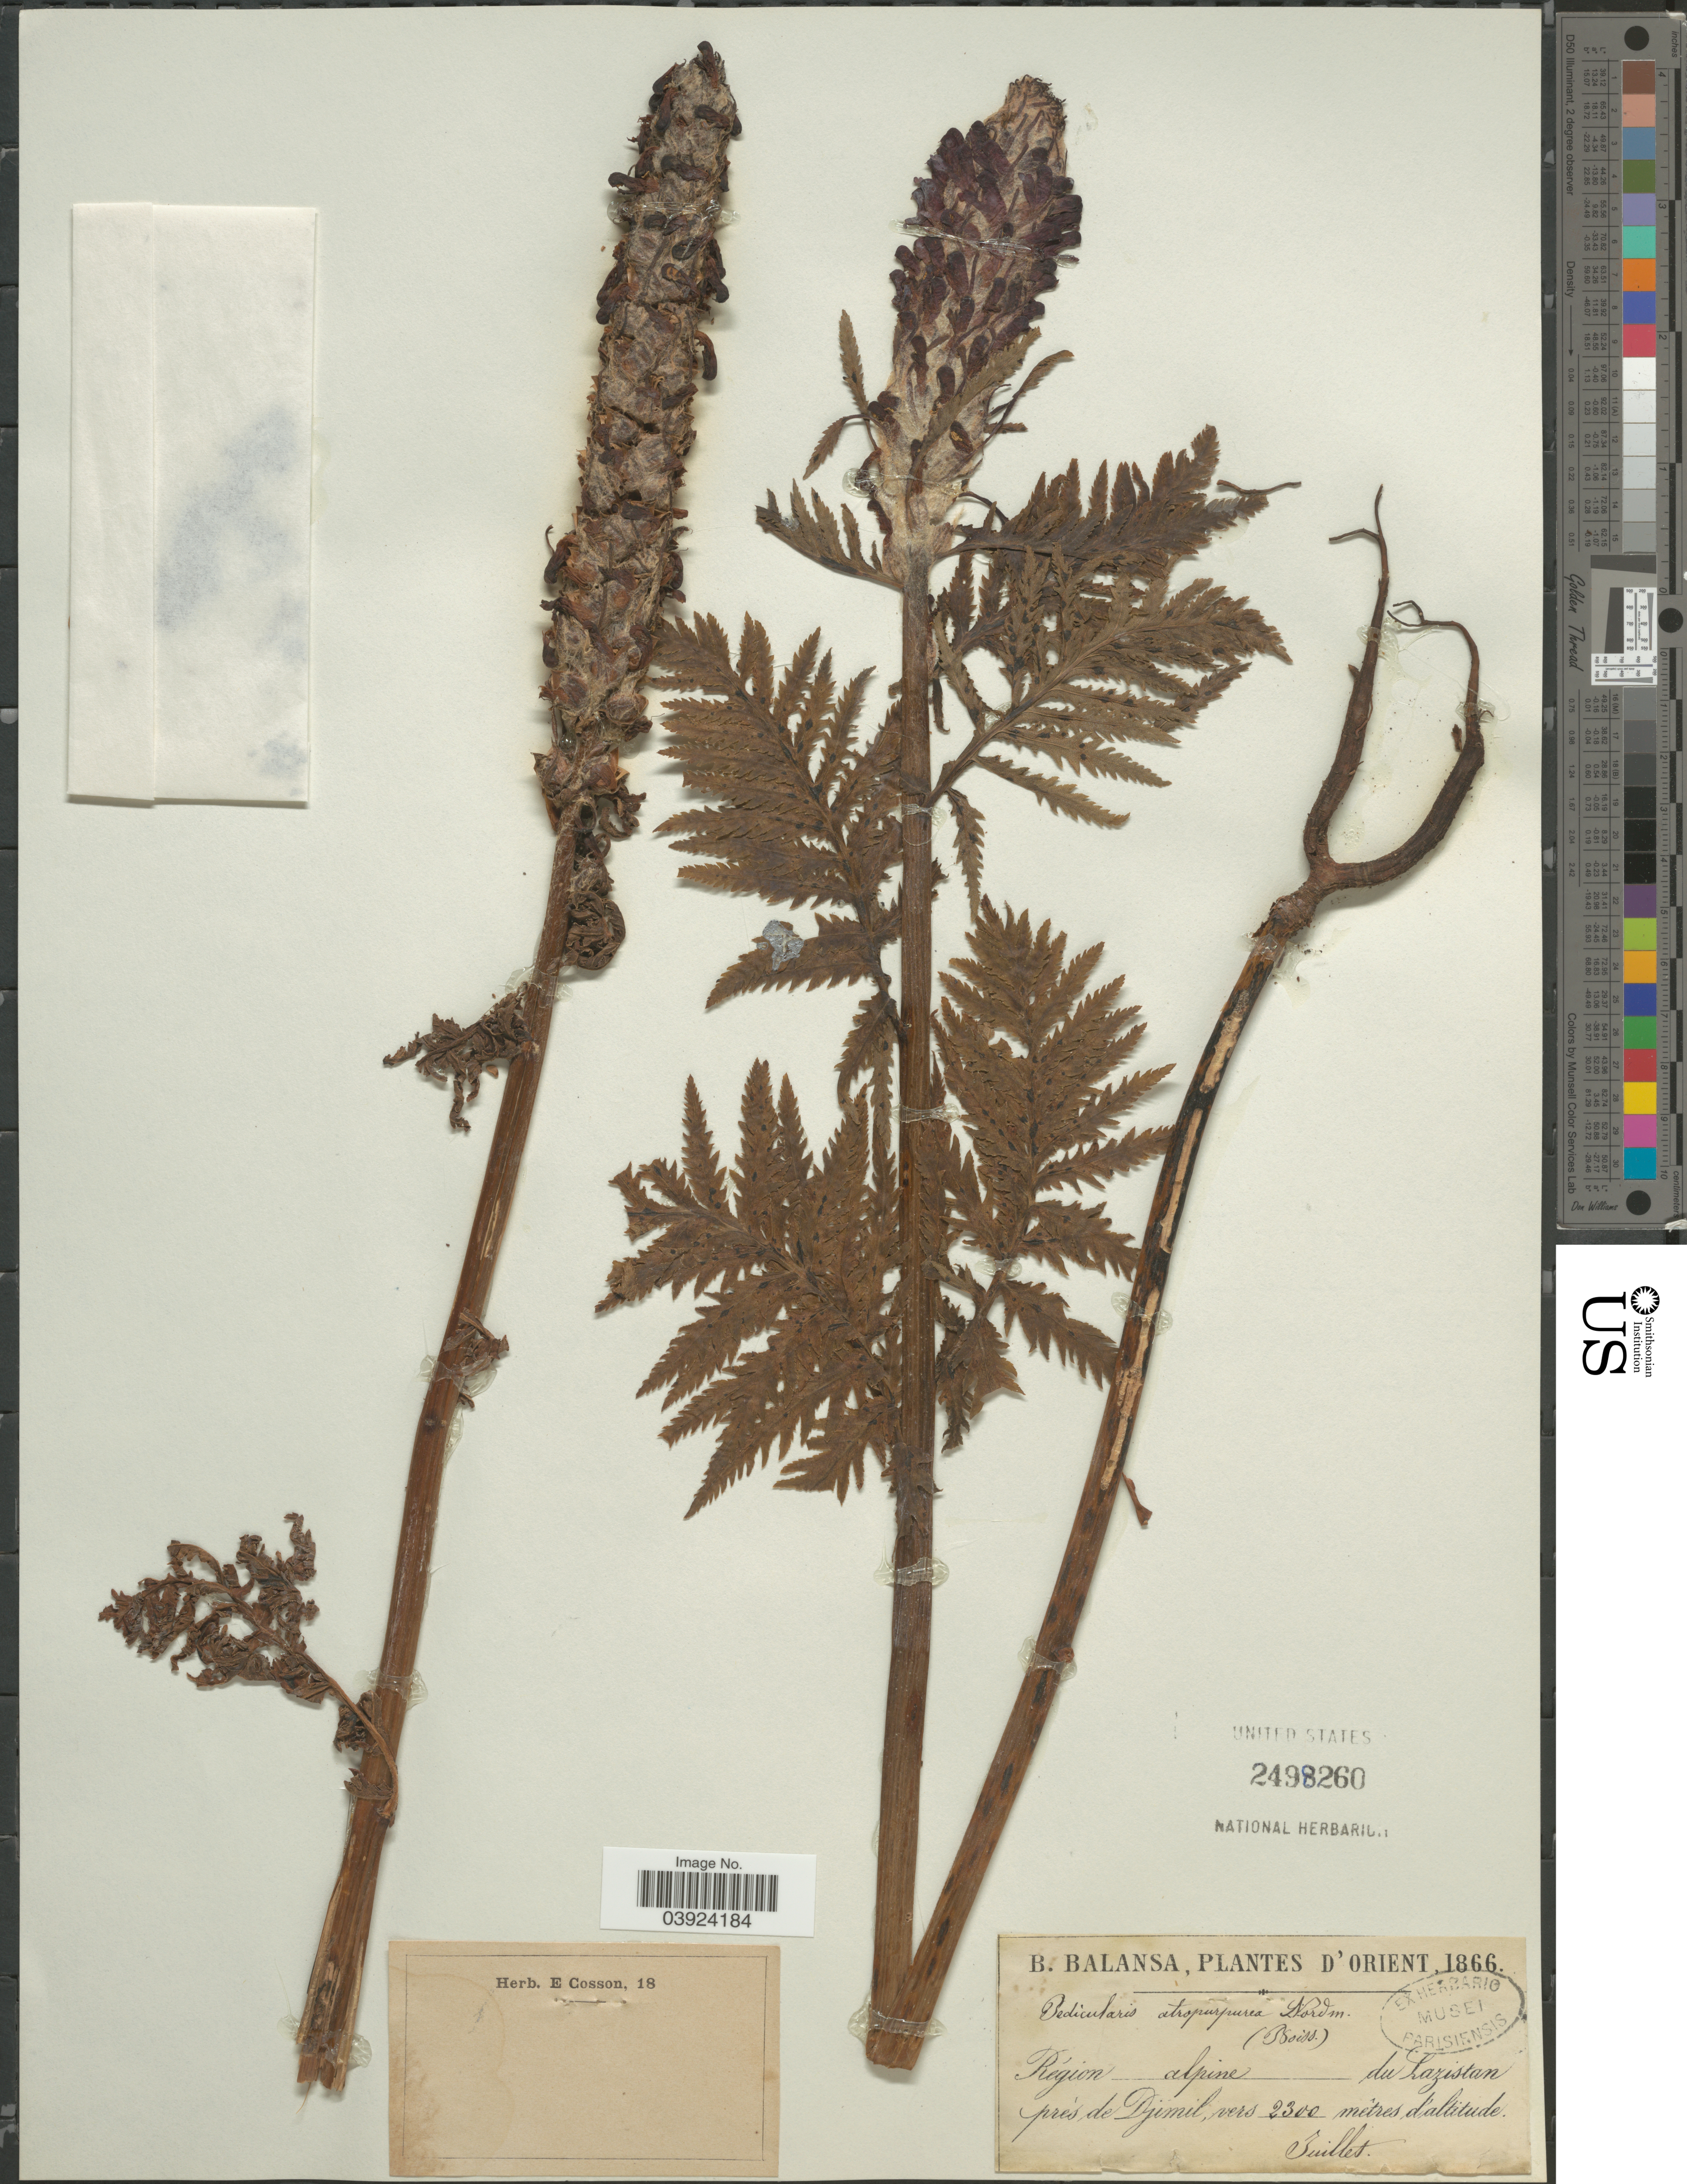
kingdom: Plantae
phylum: Tracheophyta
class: Magnoliopsida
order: Lamiales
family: Orobanchaceae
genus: Pedicularis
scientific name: Pedicularis atropurpurea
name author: Nordm.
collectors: B. Balansa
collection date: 1866-07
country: Turkey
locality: Oreint. Région alpine du Lazistan près de Djumil.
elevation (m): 2300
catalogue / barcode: US 2498260